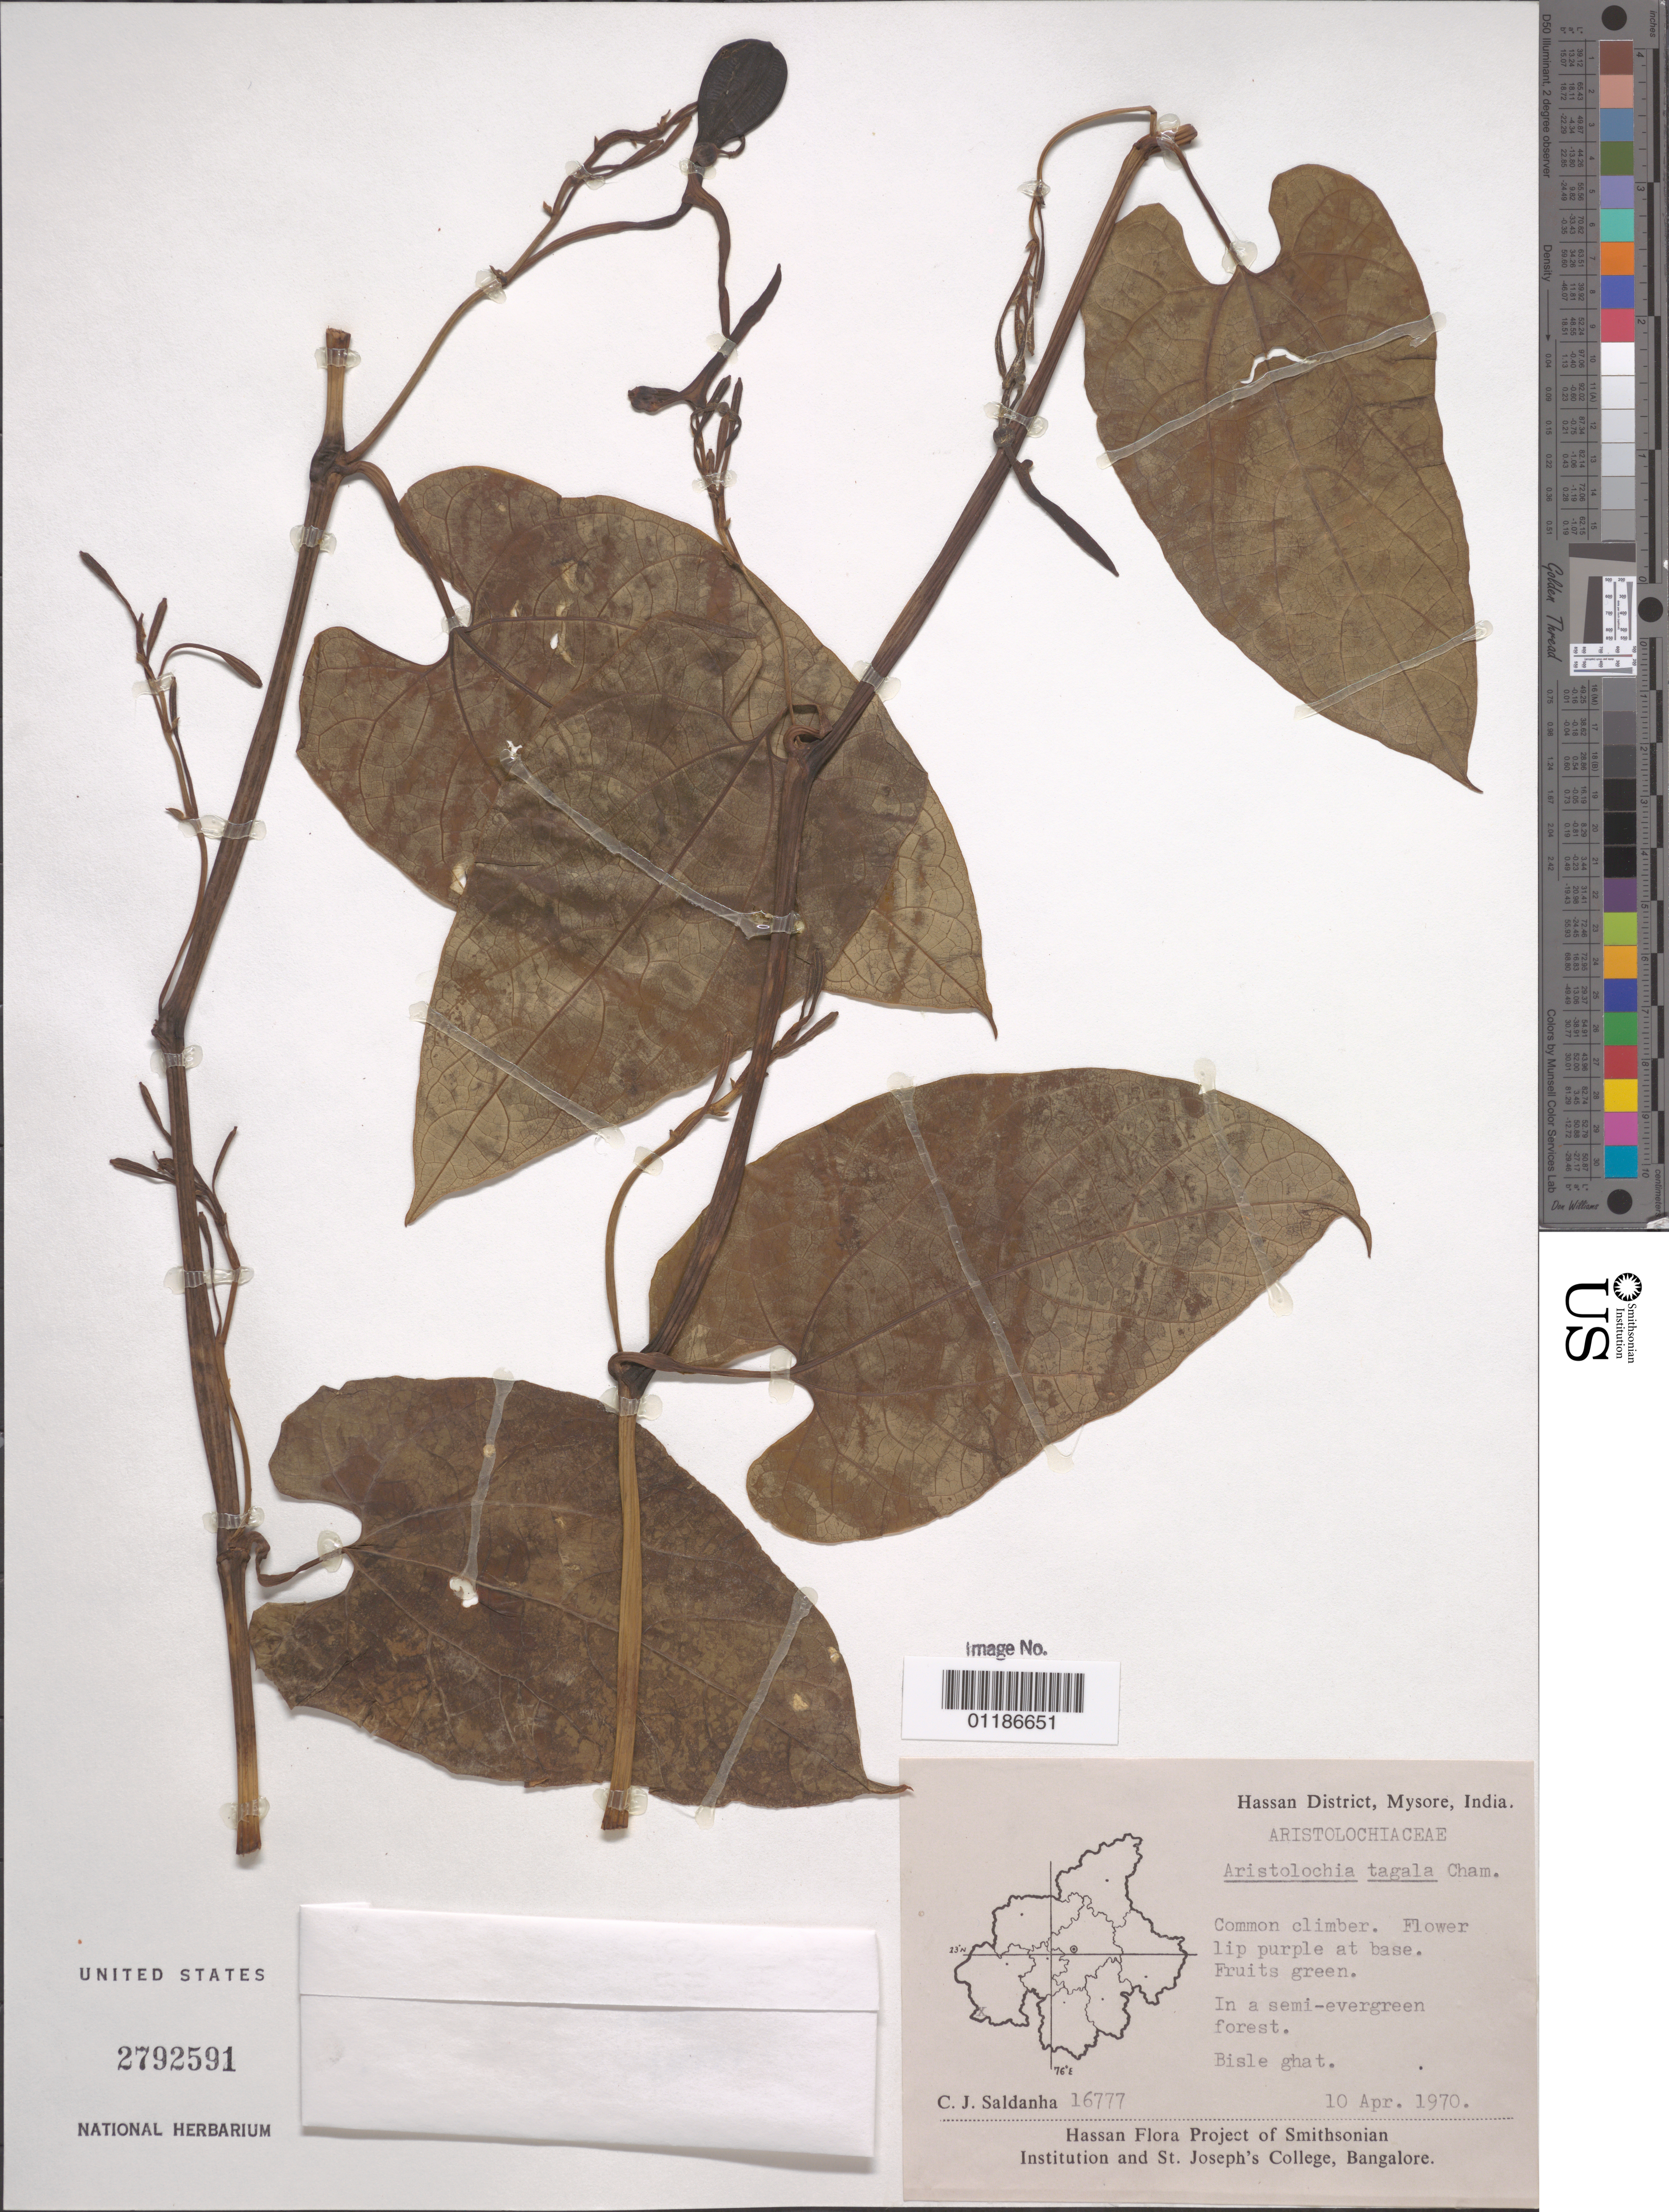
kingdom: Plantae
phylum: Tracheophyta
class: Magnoliopsida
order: Piperales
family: Aristolochiaceae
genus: Aristolochia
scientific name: Aristolochia tagala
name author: Cham.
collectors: C. J. Saldanha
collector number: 16777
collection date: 1970-04-10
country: India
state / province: Karnataka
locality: Hassan District: Bisle ghat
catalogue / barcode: US 2792591